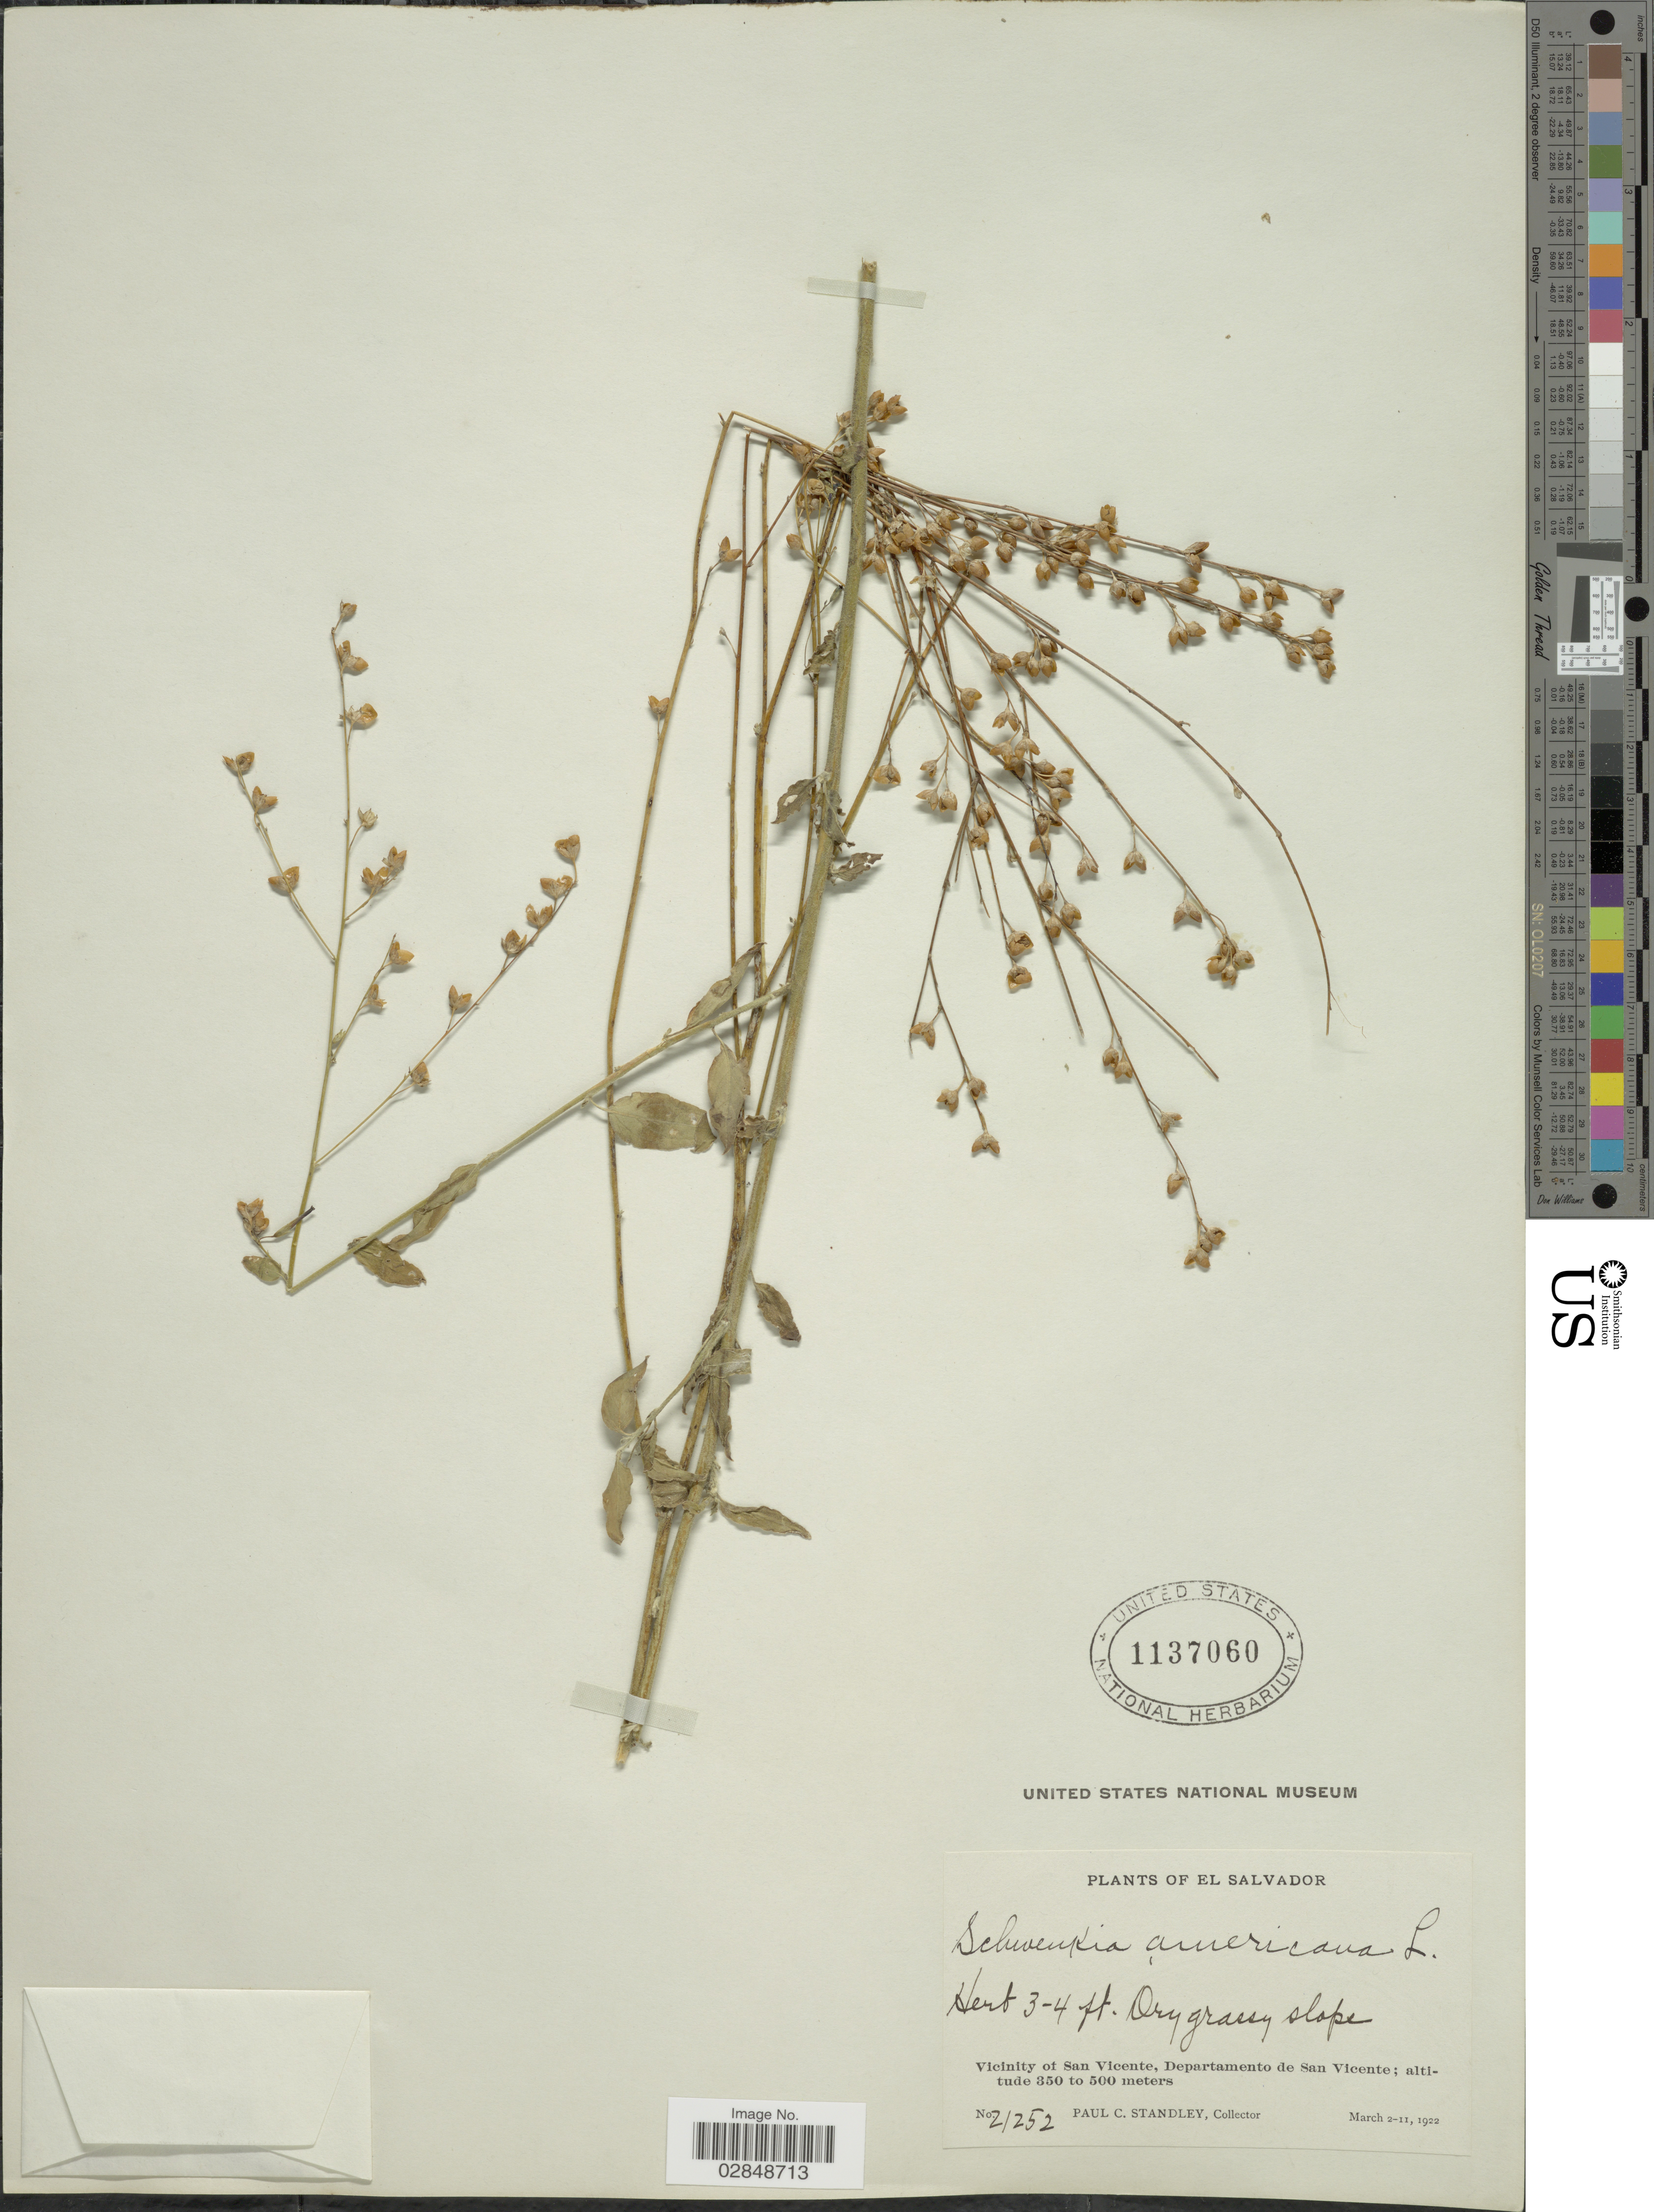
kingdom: Plantae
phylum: Tracheophyta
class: Magnoliopsida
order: Solanales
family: Solanaceae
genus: Schwenckia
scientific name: Schwenckia americana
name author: L.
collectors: P. C. Standley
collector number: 21252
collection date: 1922-03-02/1922-03-11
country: El Salvador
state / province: San Vincente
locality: Vicinity of San Vicente, Departamento de San Vicente.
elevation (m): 350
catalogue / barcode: US 1137060